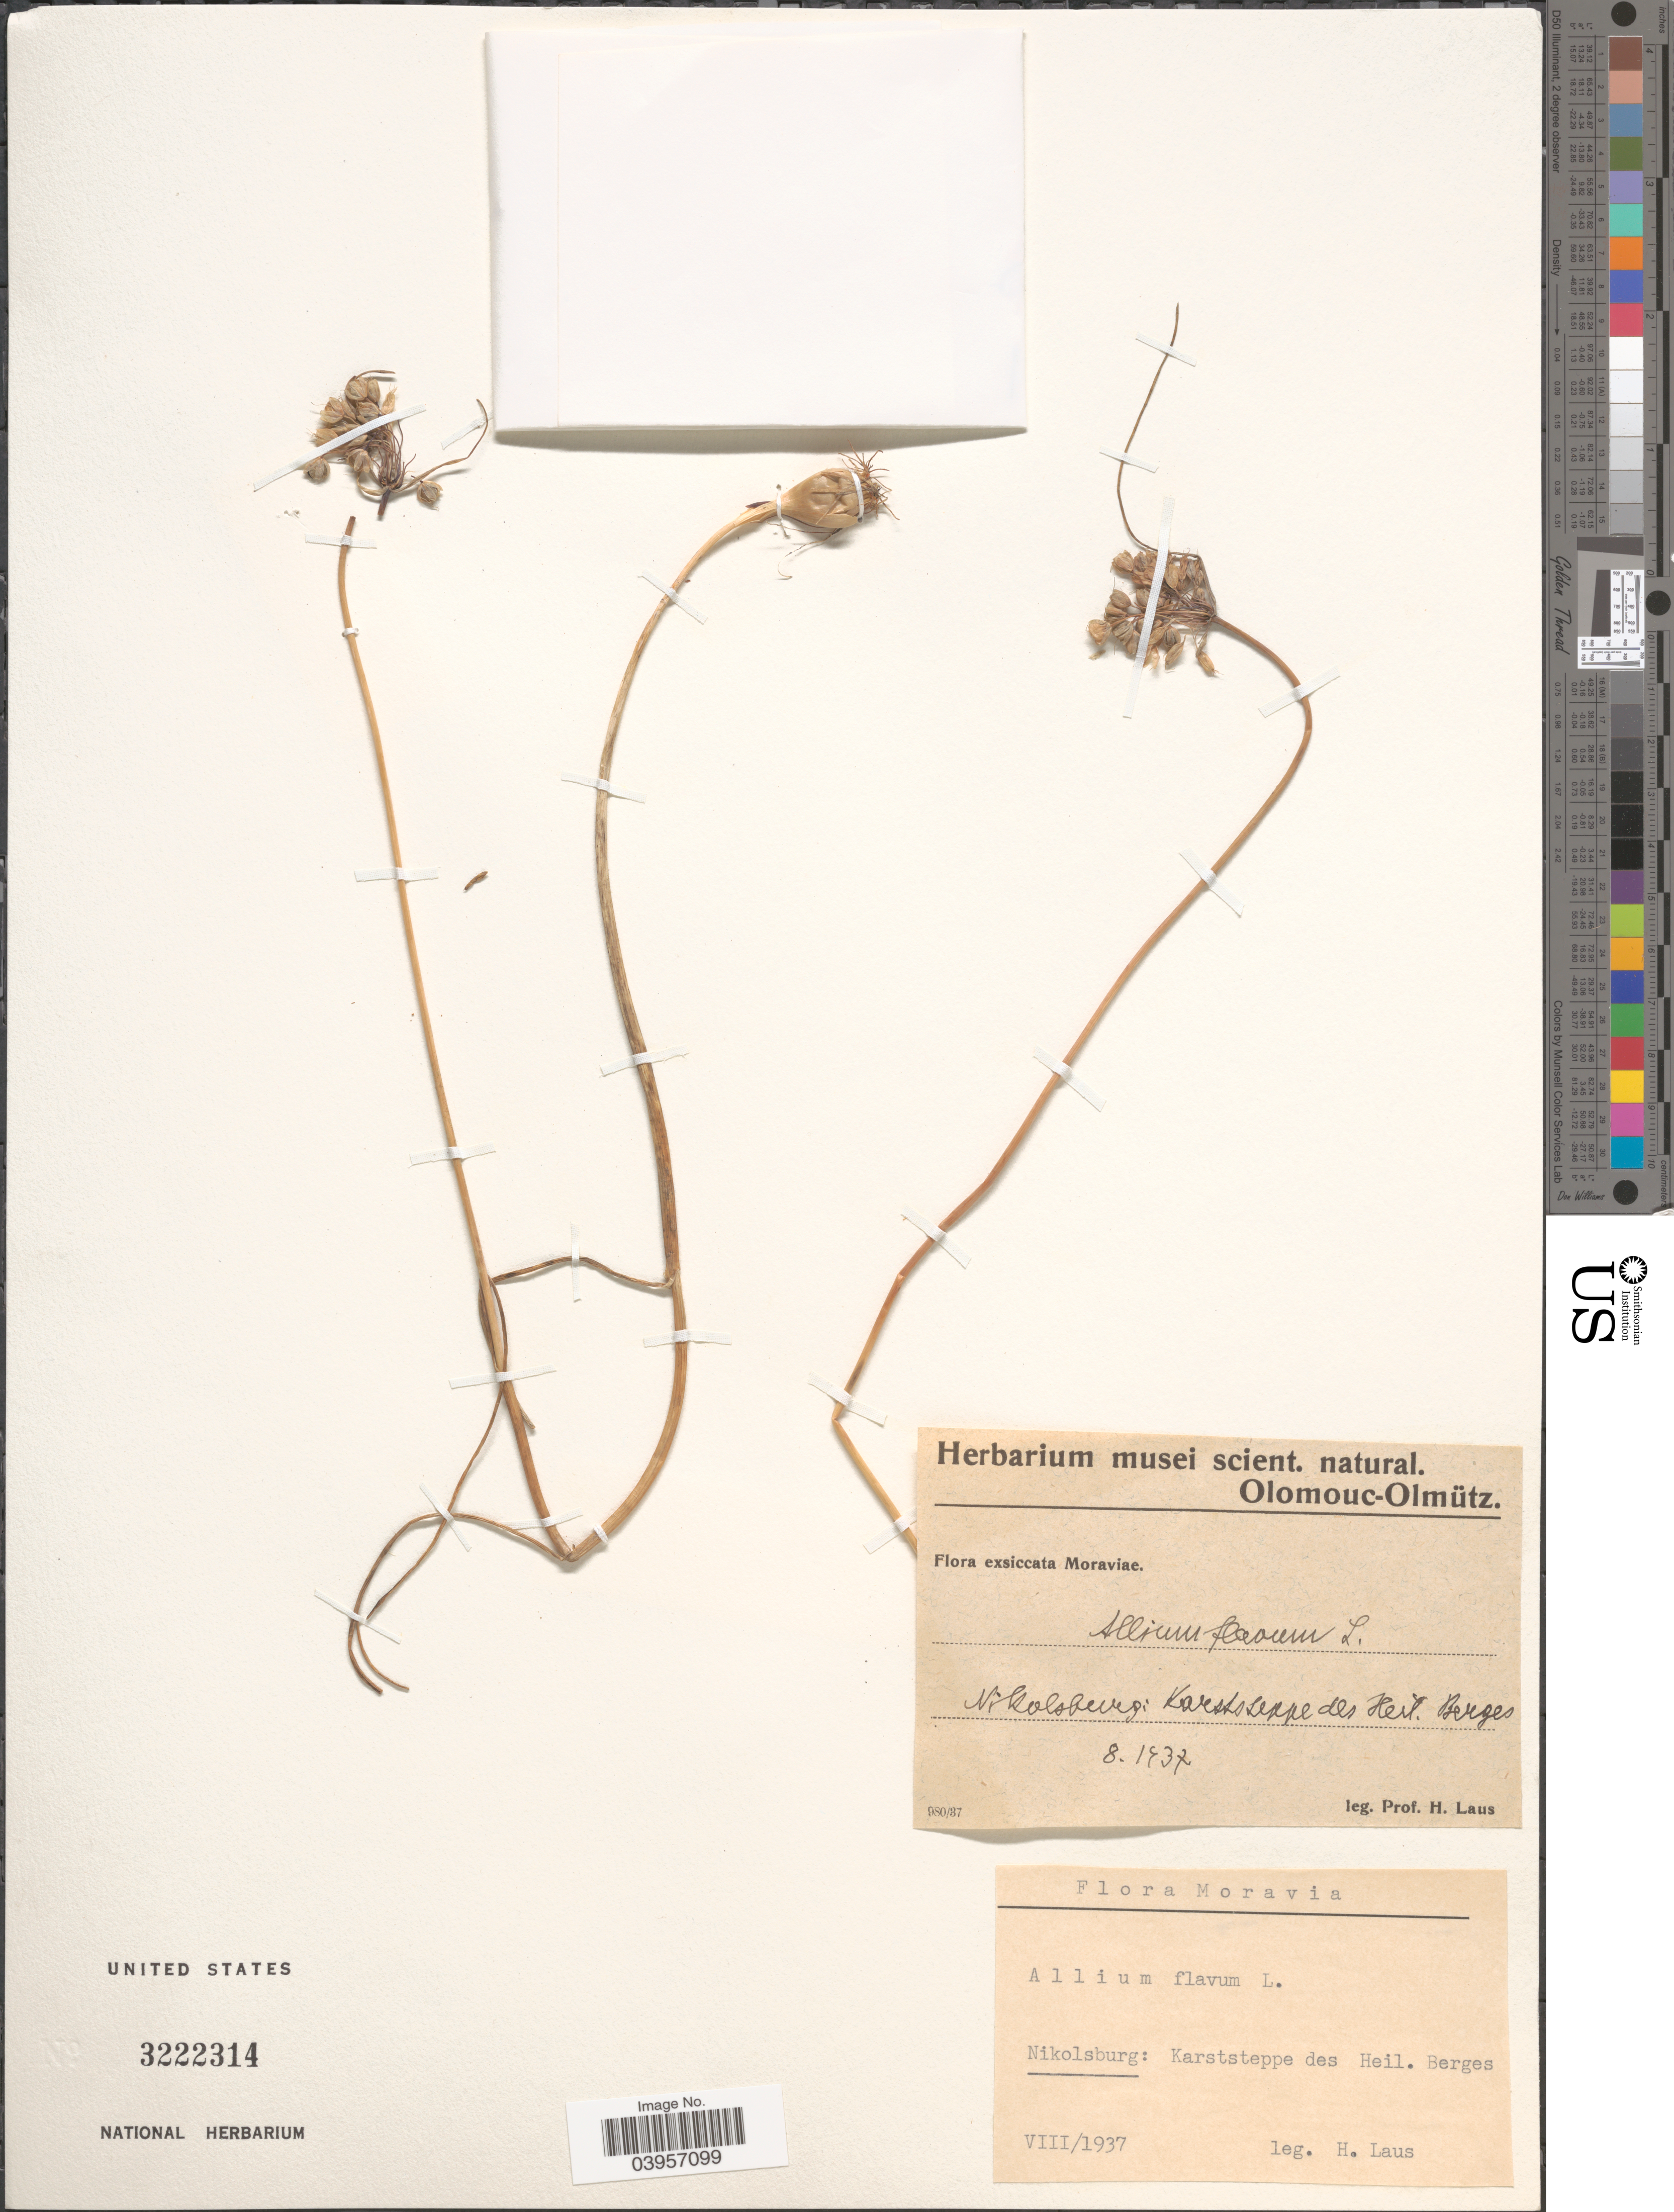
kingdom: Plantae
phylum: Tracheophyta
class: Liliopsida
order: Asparagales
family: Amaryllidaceae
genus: Allium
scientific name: Allium flavum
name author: L.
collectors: H. Laus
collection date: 1937-08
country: Czechia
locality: Moravia. Nikolsburg: Kartsteppe des Heil. Berges.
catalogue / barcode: US 3222314